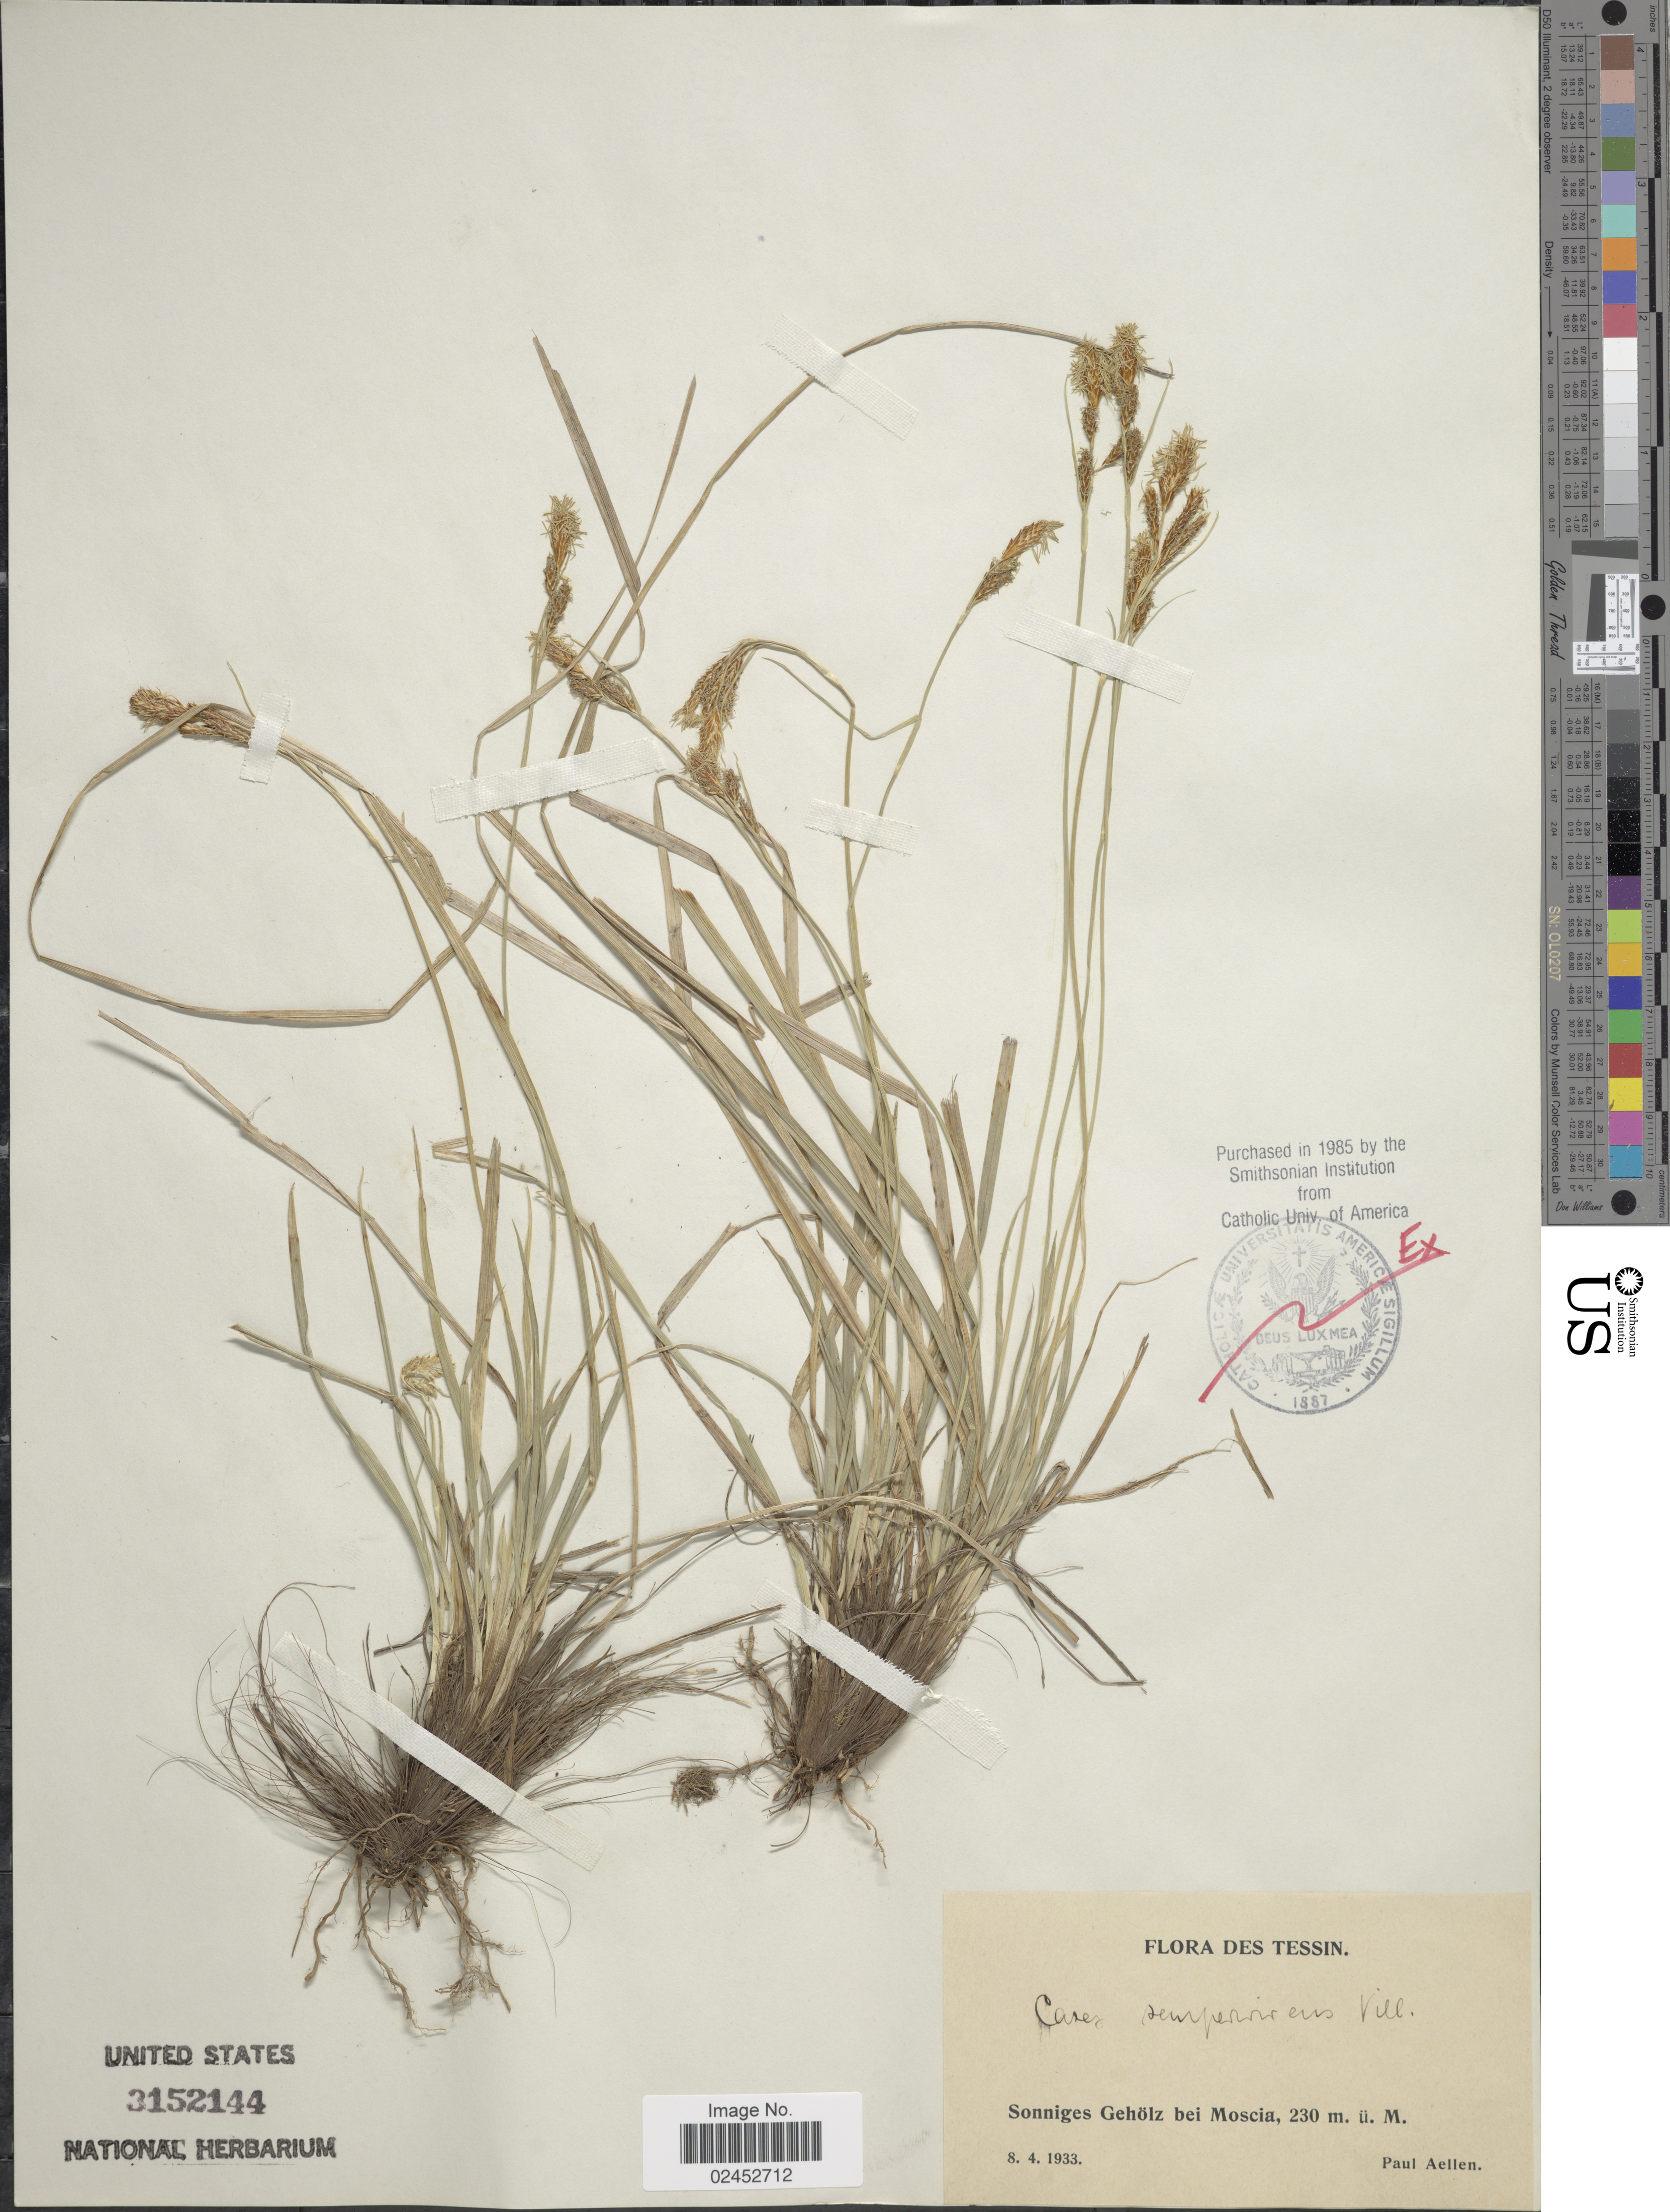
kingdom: Plantae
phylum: Tracheophyta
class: Liliopsida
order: Poales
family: Cyperaceae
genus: Carex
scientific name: Carex sempervirens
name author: Vill.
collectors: P. Aellen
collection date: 1933-04-08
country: Switzerland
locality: Tessin, Sonniges Geholz bei Moscia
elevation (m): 230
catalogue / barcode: US 3152144